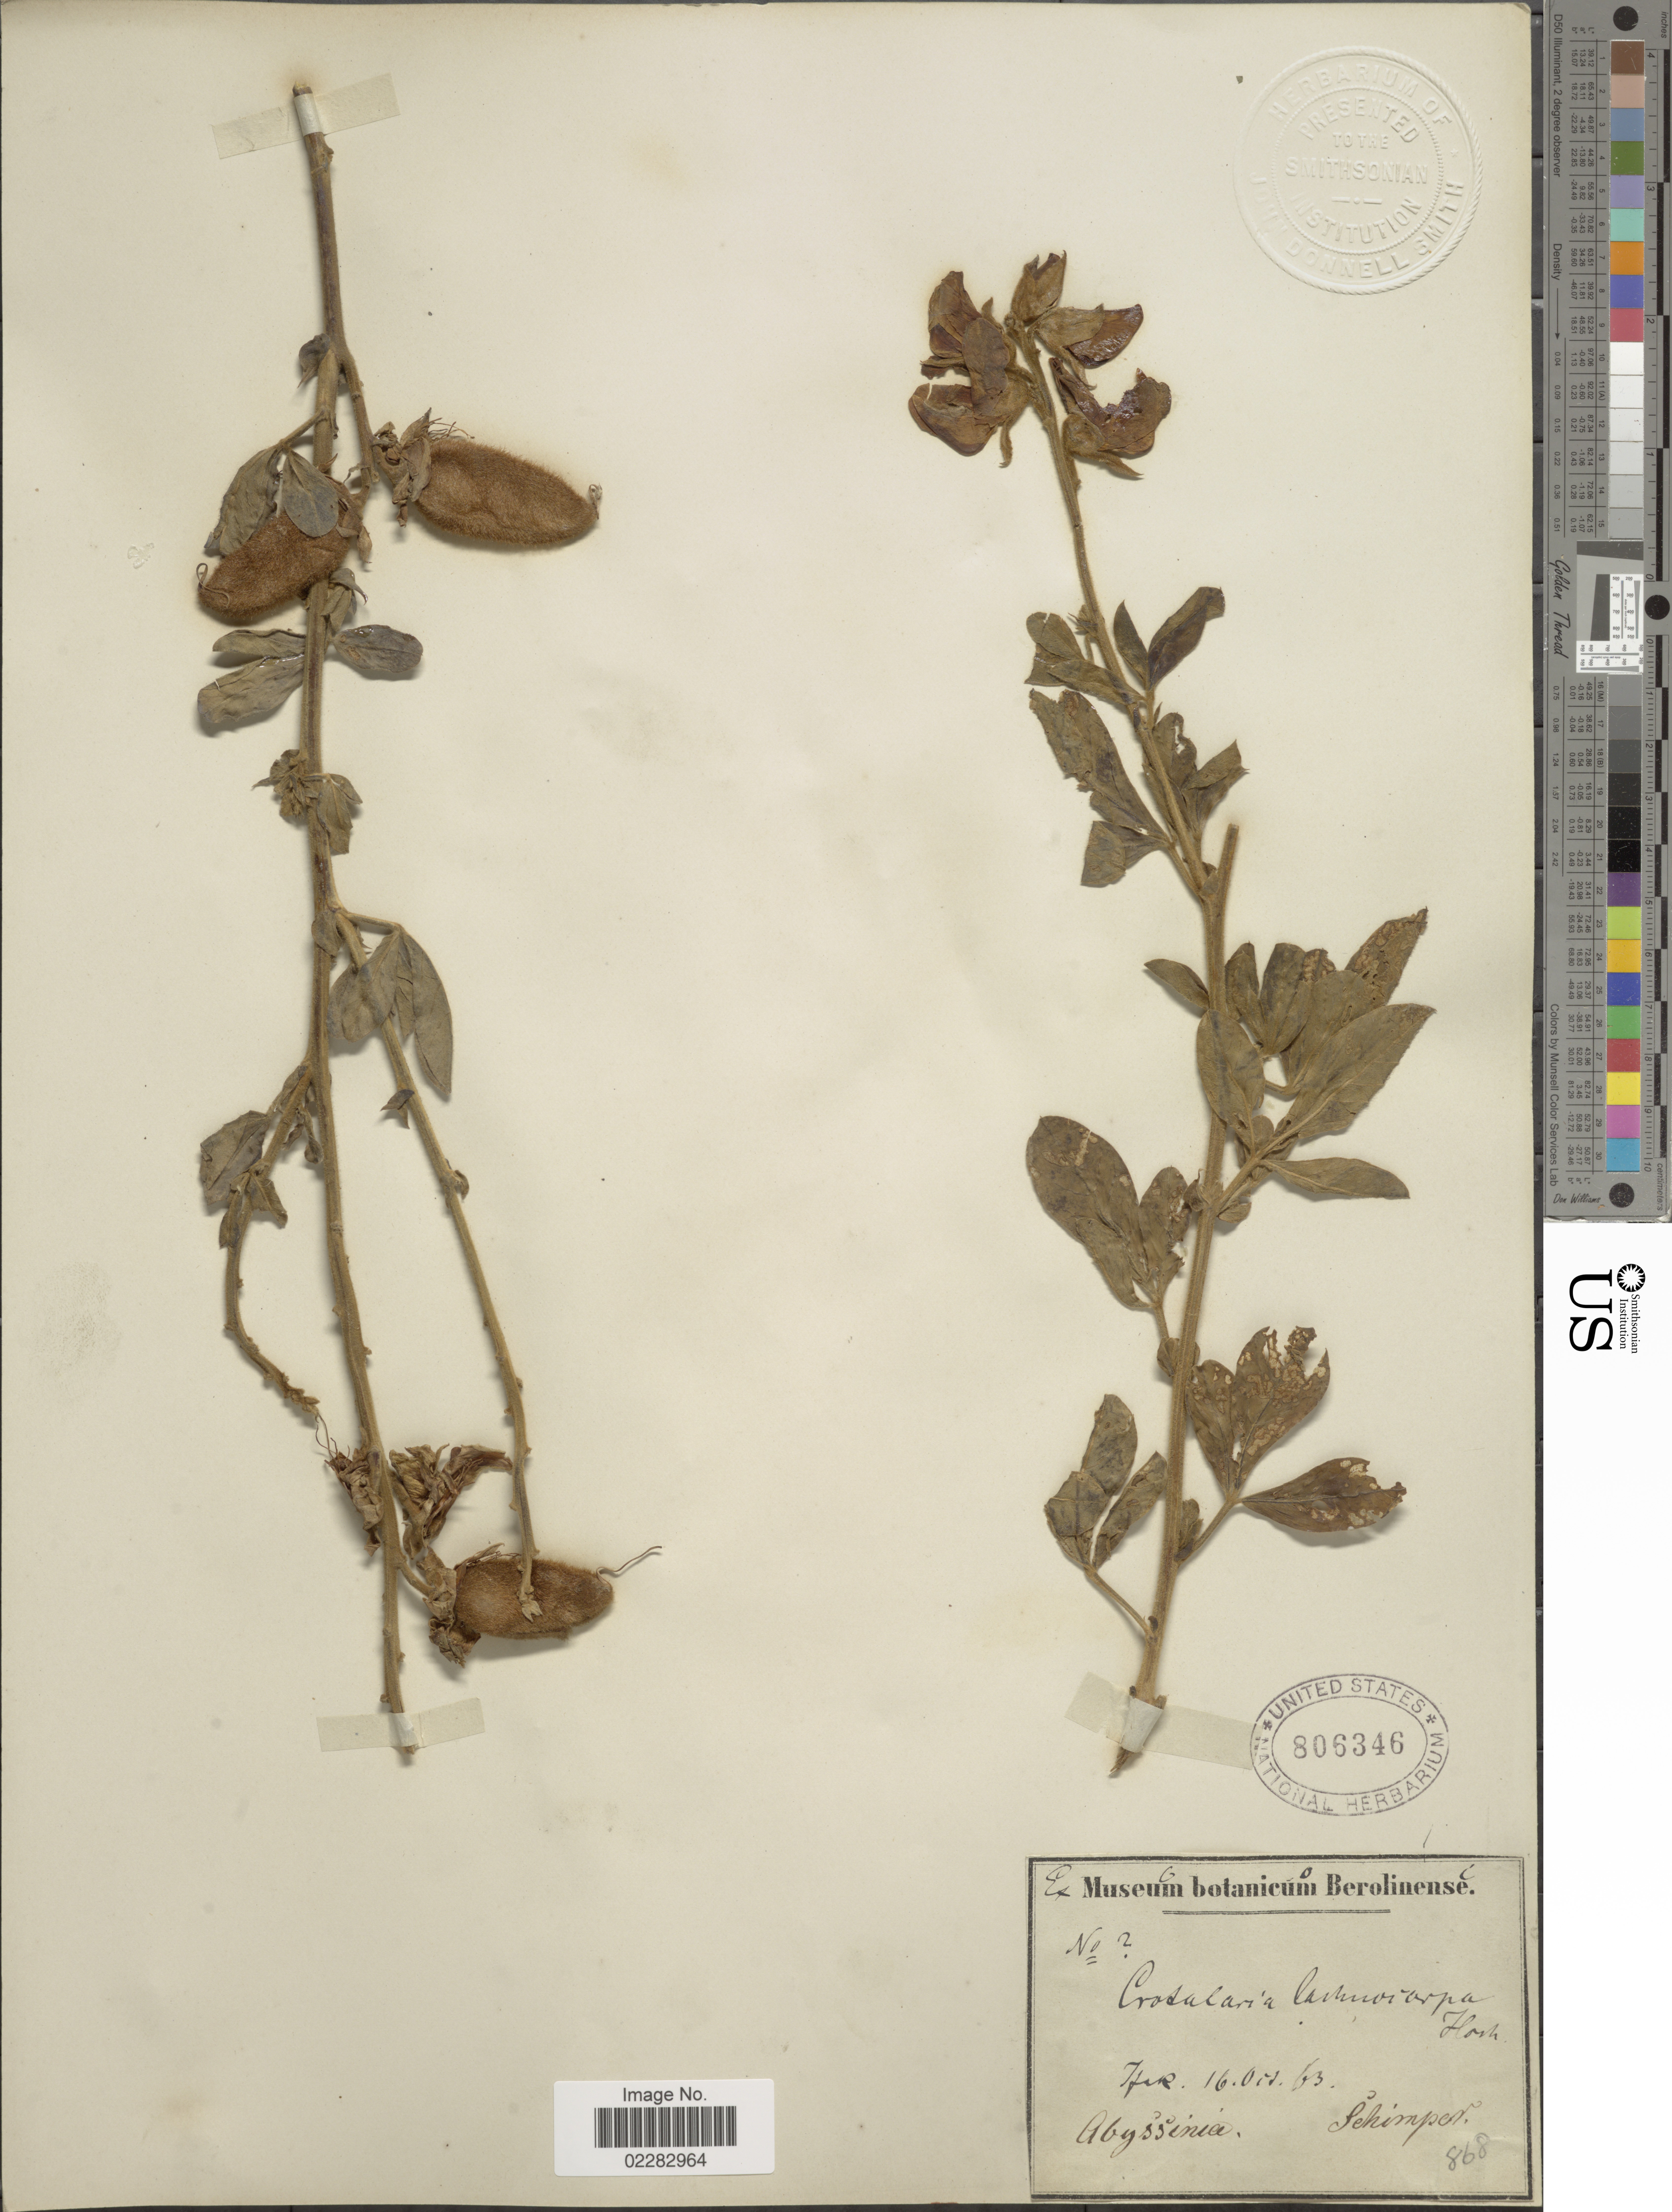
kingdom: Plantae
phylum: Tracheophyta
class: Magnoliopsida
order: Fabales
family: Fabaceae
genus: Crotalaria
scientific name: Crotalaria lachnocarpa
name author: Hochst. ex Baker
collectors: -. Schimper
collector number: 2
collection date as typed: Transcribed d/m/y: 16/10/63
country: Eritrea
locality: Abyssinia. [interpreted]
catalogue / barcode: US 806346